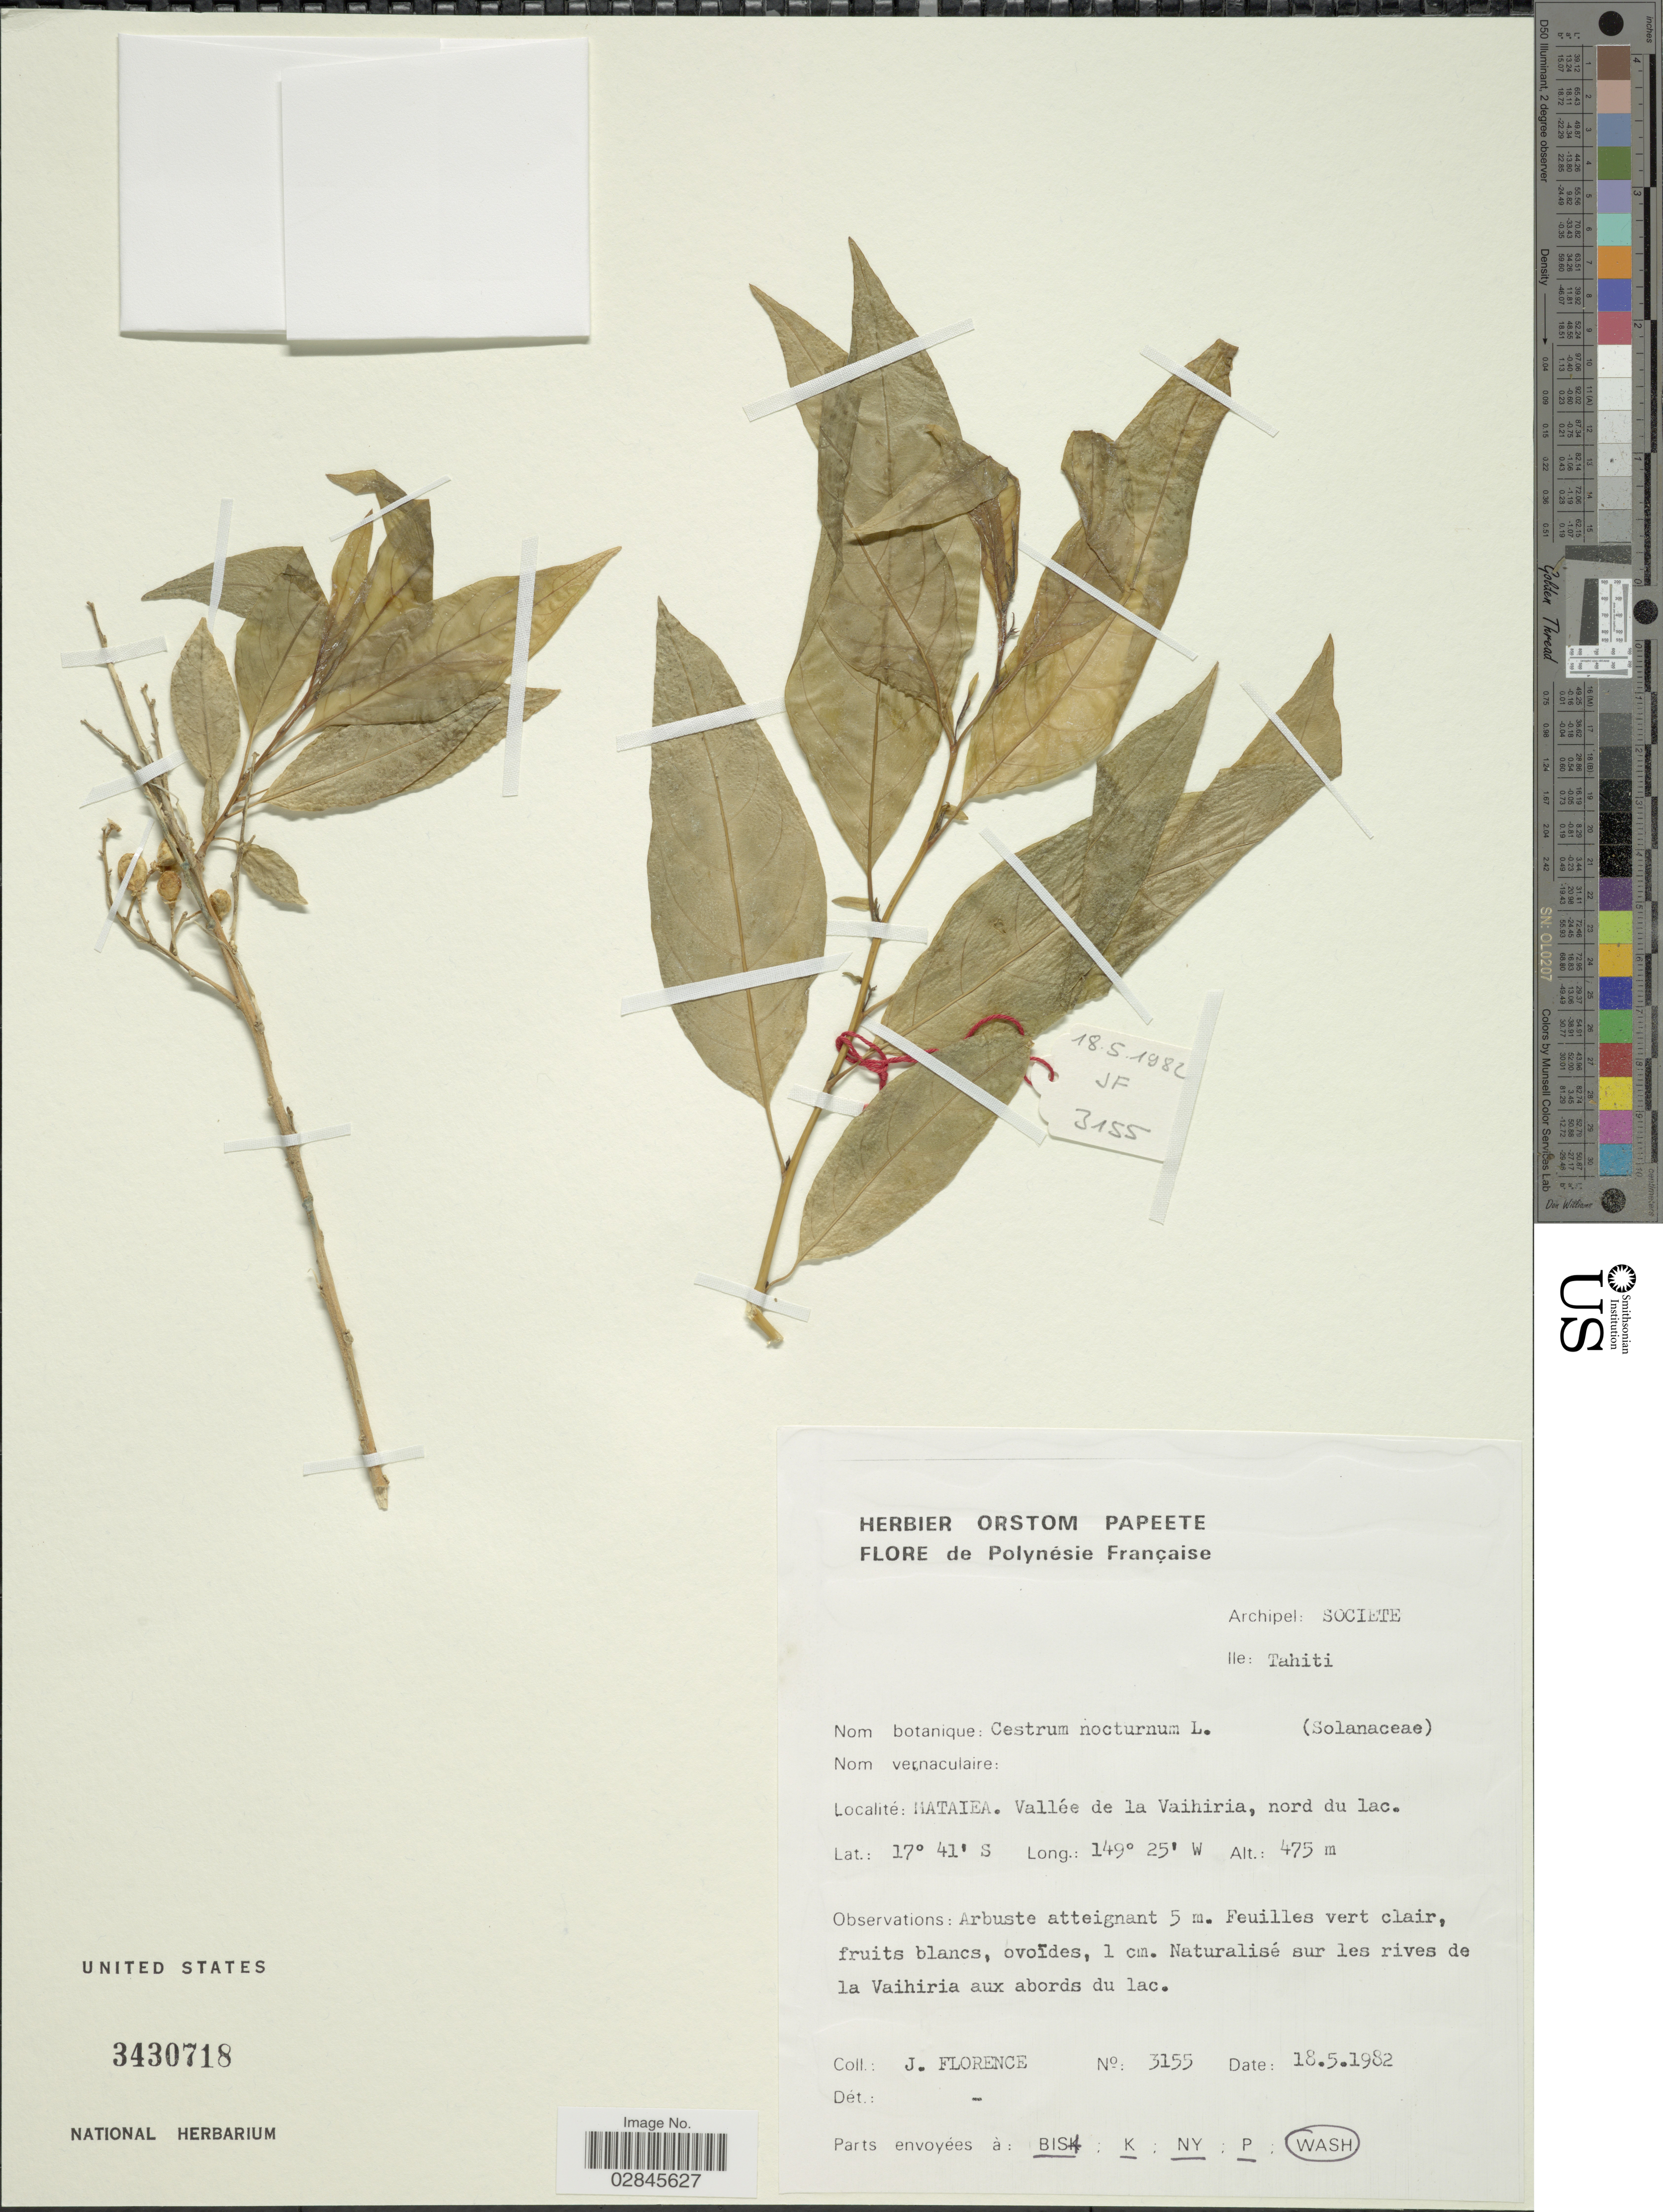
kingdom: Plantae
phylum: Tracheophyta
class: Magnoliopsida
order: Solanales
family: Solanaceae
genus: Cestrum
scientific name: Cestrum nocturnum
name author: L.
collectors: J. Florence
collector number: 3155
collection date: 1982-05-18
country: French Polynesia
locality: Polynésie Française. Archipel: Societe. Ille: Tahiti. Mataiea. Vallée de la Vaihiria, nord du lac.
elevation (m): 475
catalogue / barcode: US 3430718